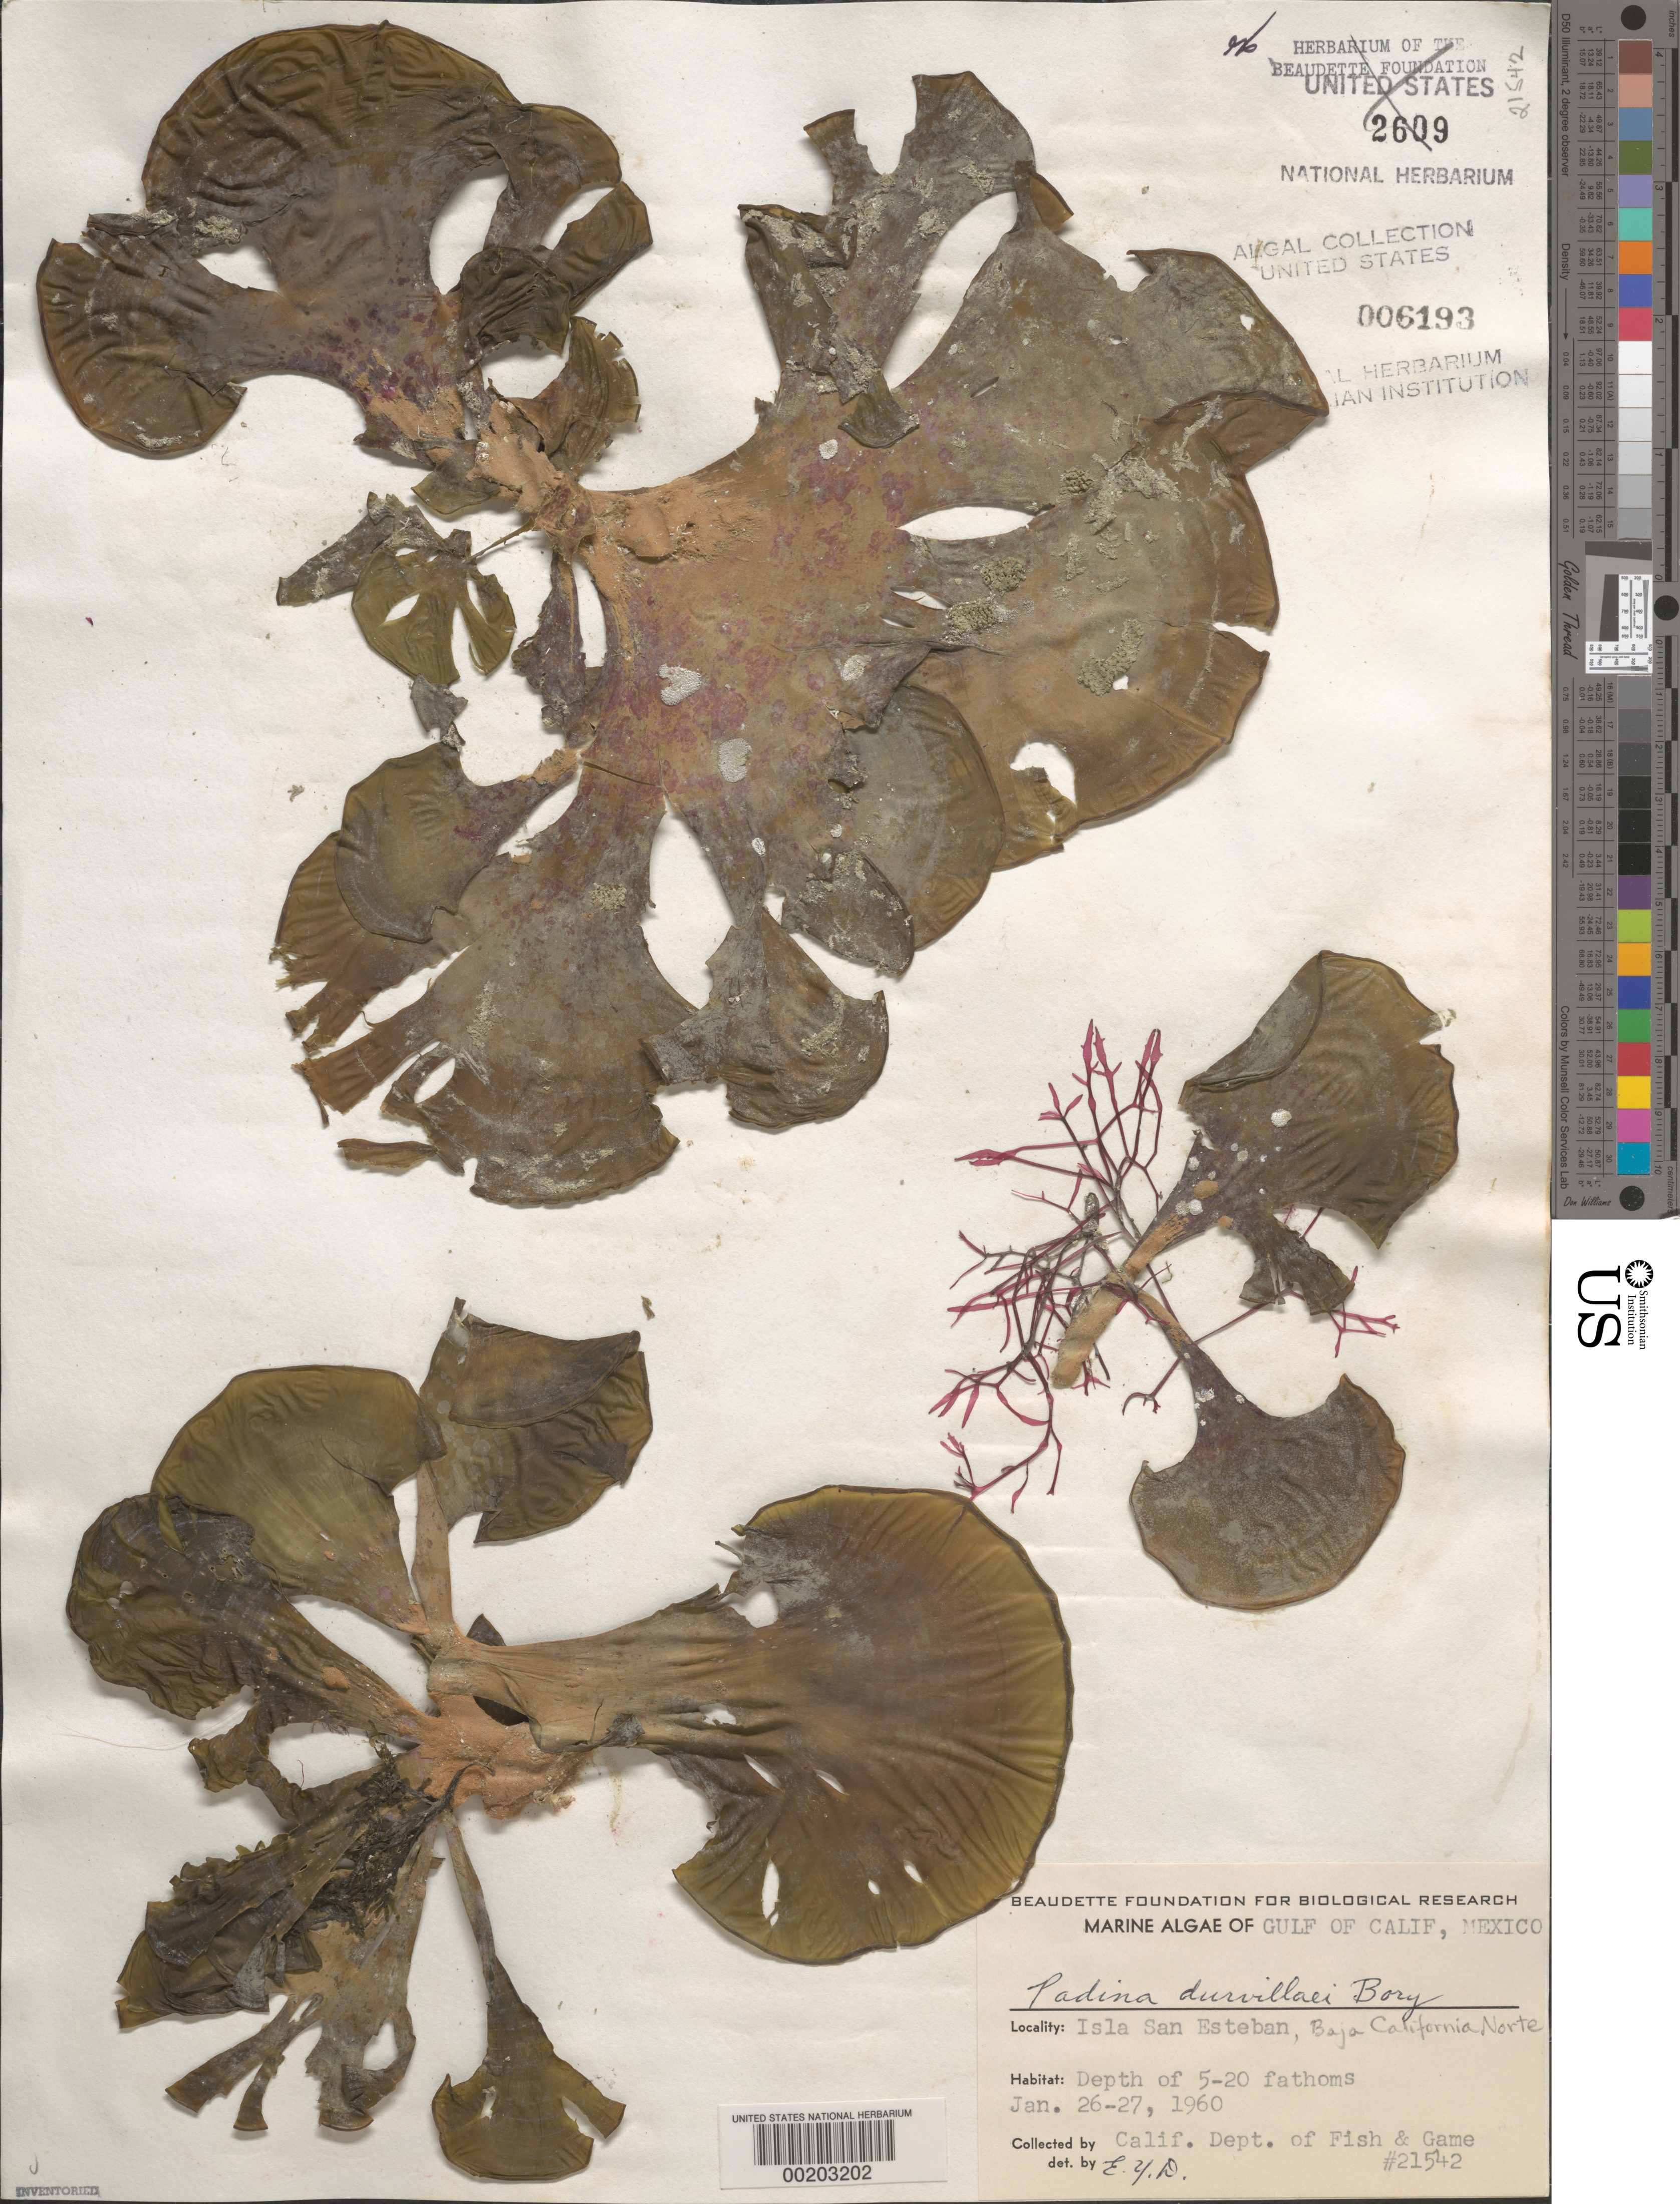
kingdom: Chromista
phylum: Ochrophyta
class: Phaeophyceae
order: Dictyotales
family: Dictyotaceae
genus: Padina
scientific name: Padina durvillaei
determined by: Dawson, E. Y.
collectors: California Dept of Fish & Game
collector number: EYD 21542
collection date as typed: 26 Jan 1960 TO 27 Jan 1960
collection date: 1960-01-26/1960-01-27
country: Mexico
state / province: Baja California Norte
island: Isla San Esteban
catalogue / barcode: US 6193